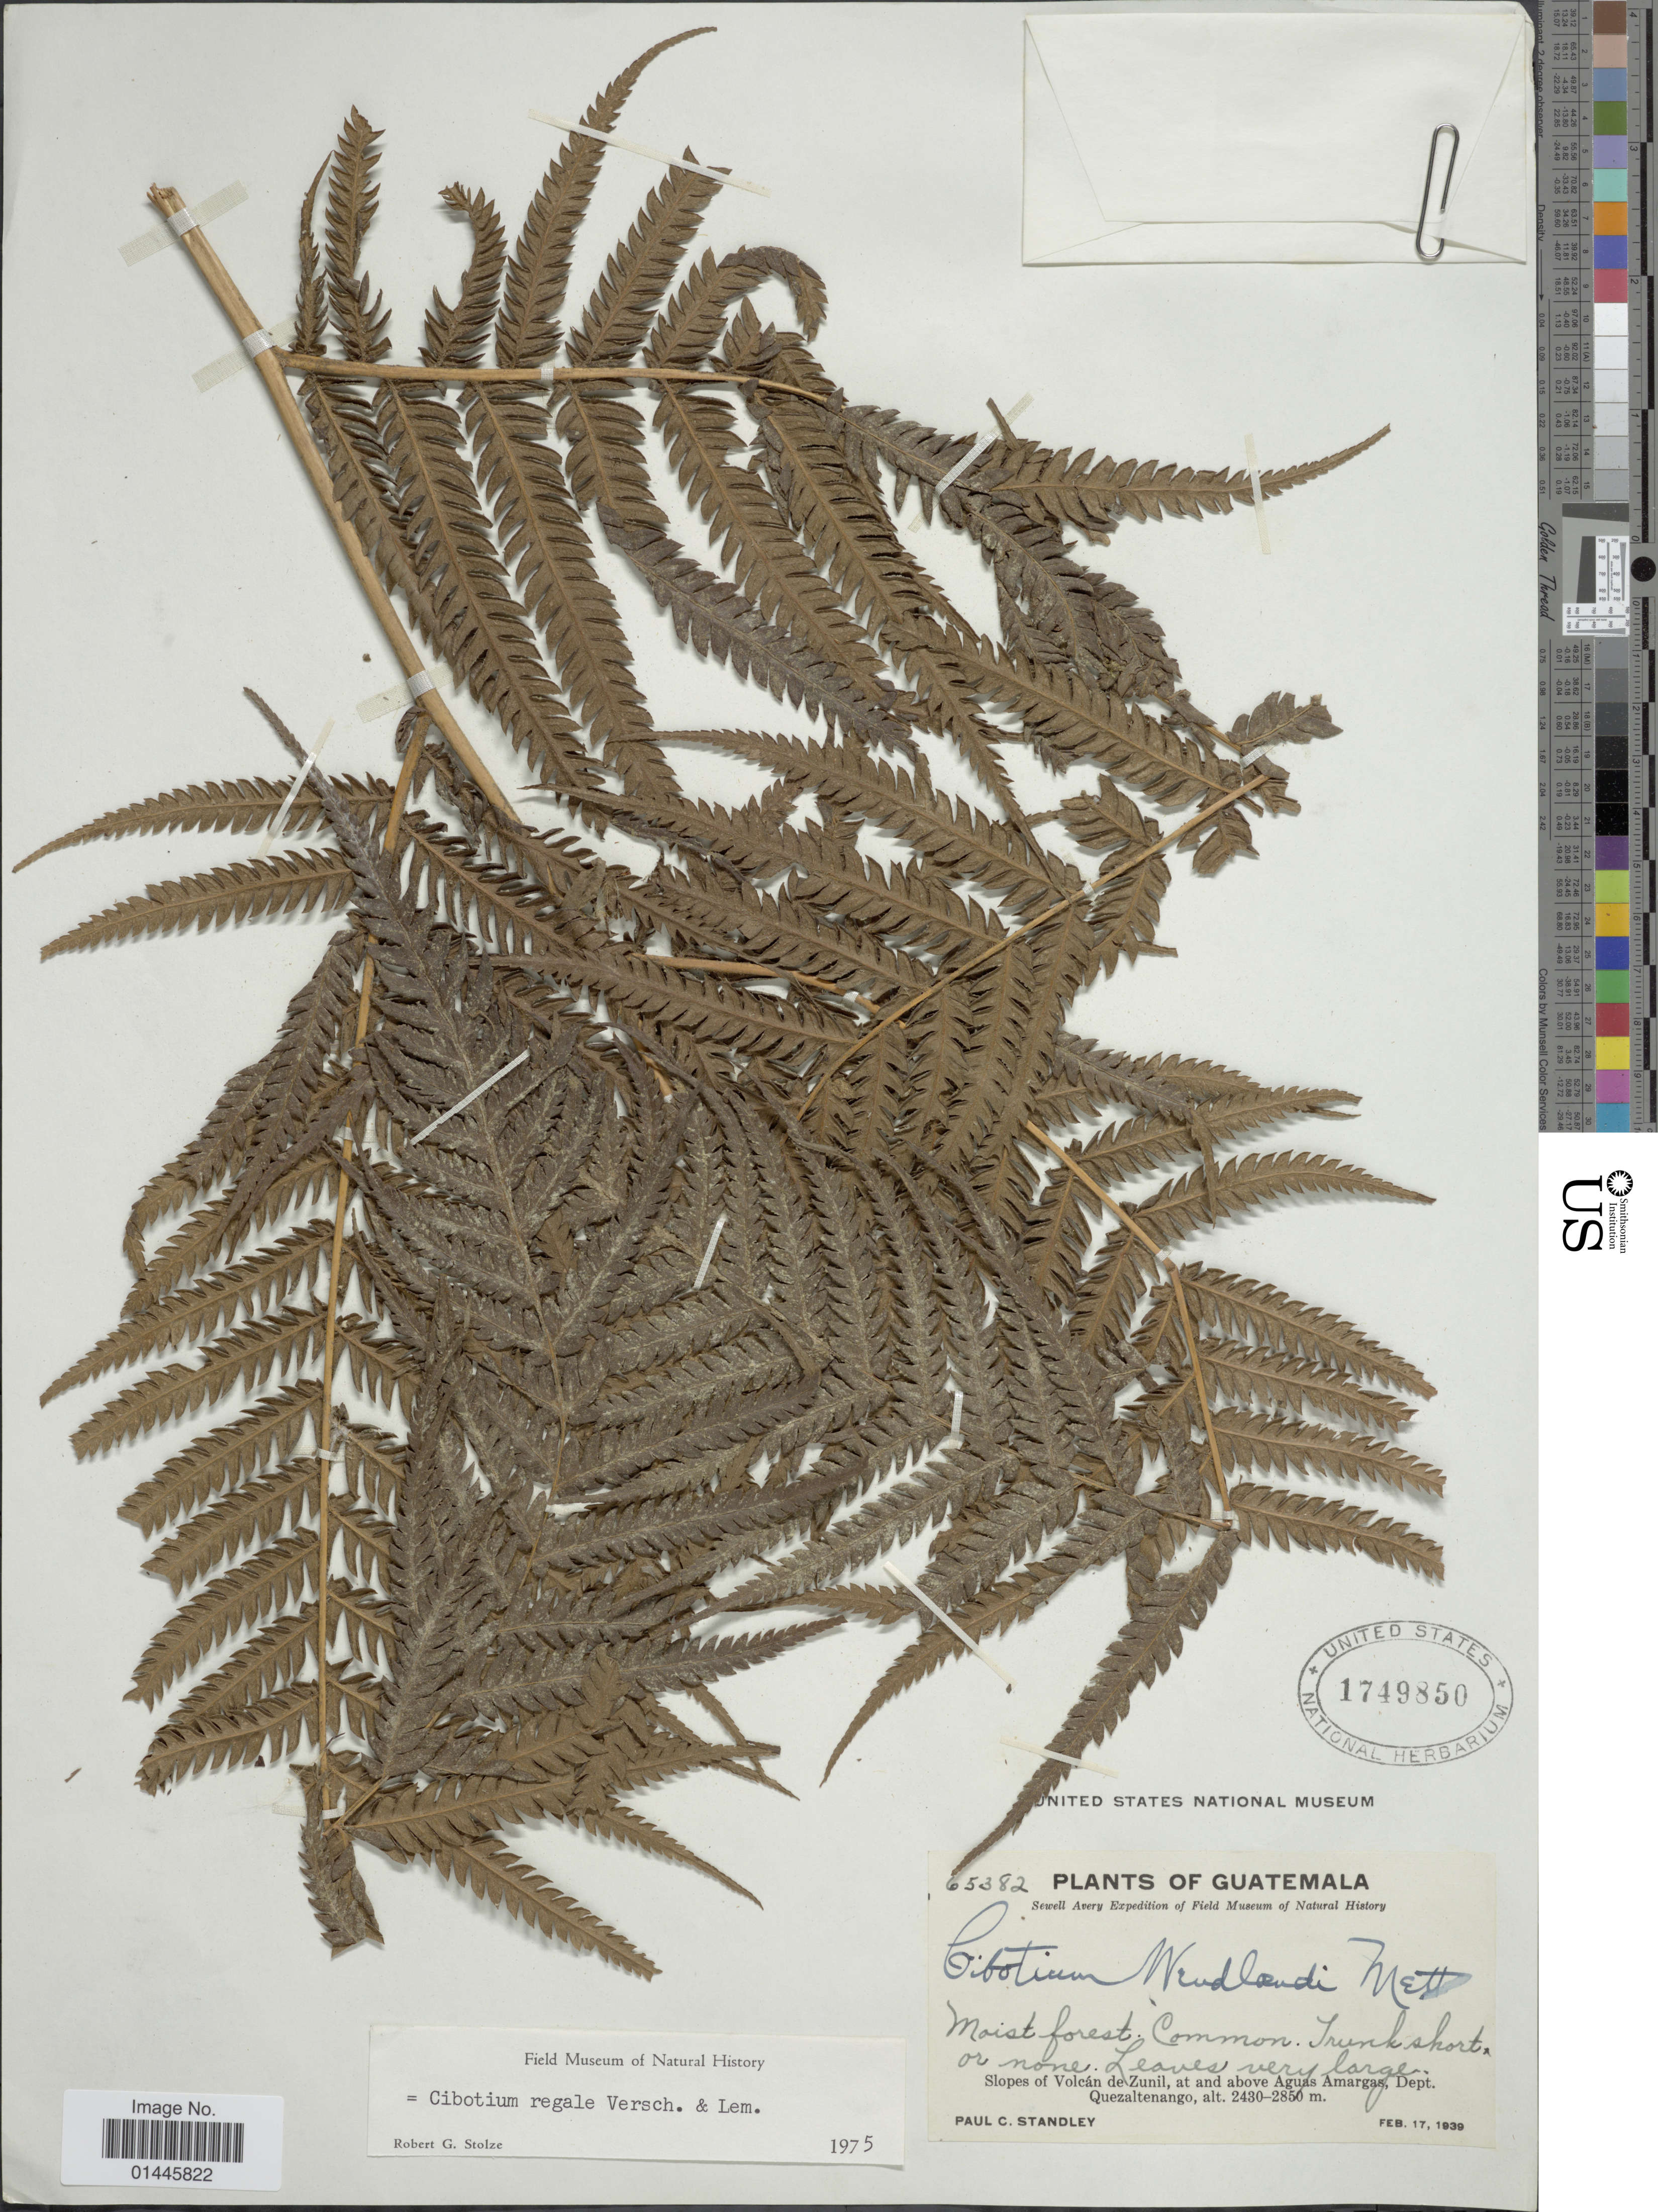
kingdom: Plantae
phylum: Tracheophyta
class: Polypodiopsida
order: Cyatheales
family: Cibotiaceae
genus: Cibotium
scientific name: Cibotium regale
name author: Verschaff. & Lem.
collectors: P. C. Standley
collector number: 65382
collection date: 1939-02-17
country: Guatemala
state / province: Quetzaltenango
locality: Slopes of Volcan de Zunil, at and above Aguas Amargas.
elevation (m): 2430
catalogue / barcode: US 1749850